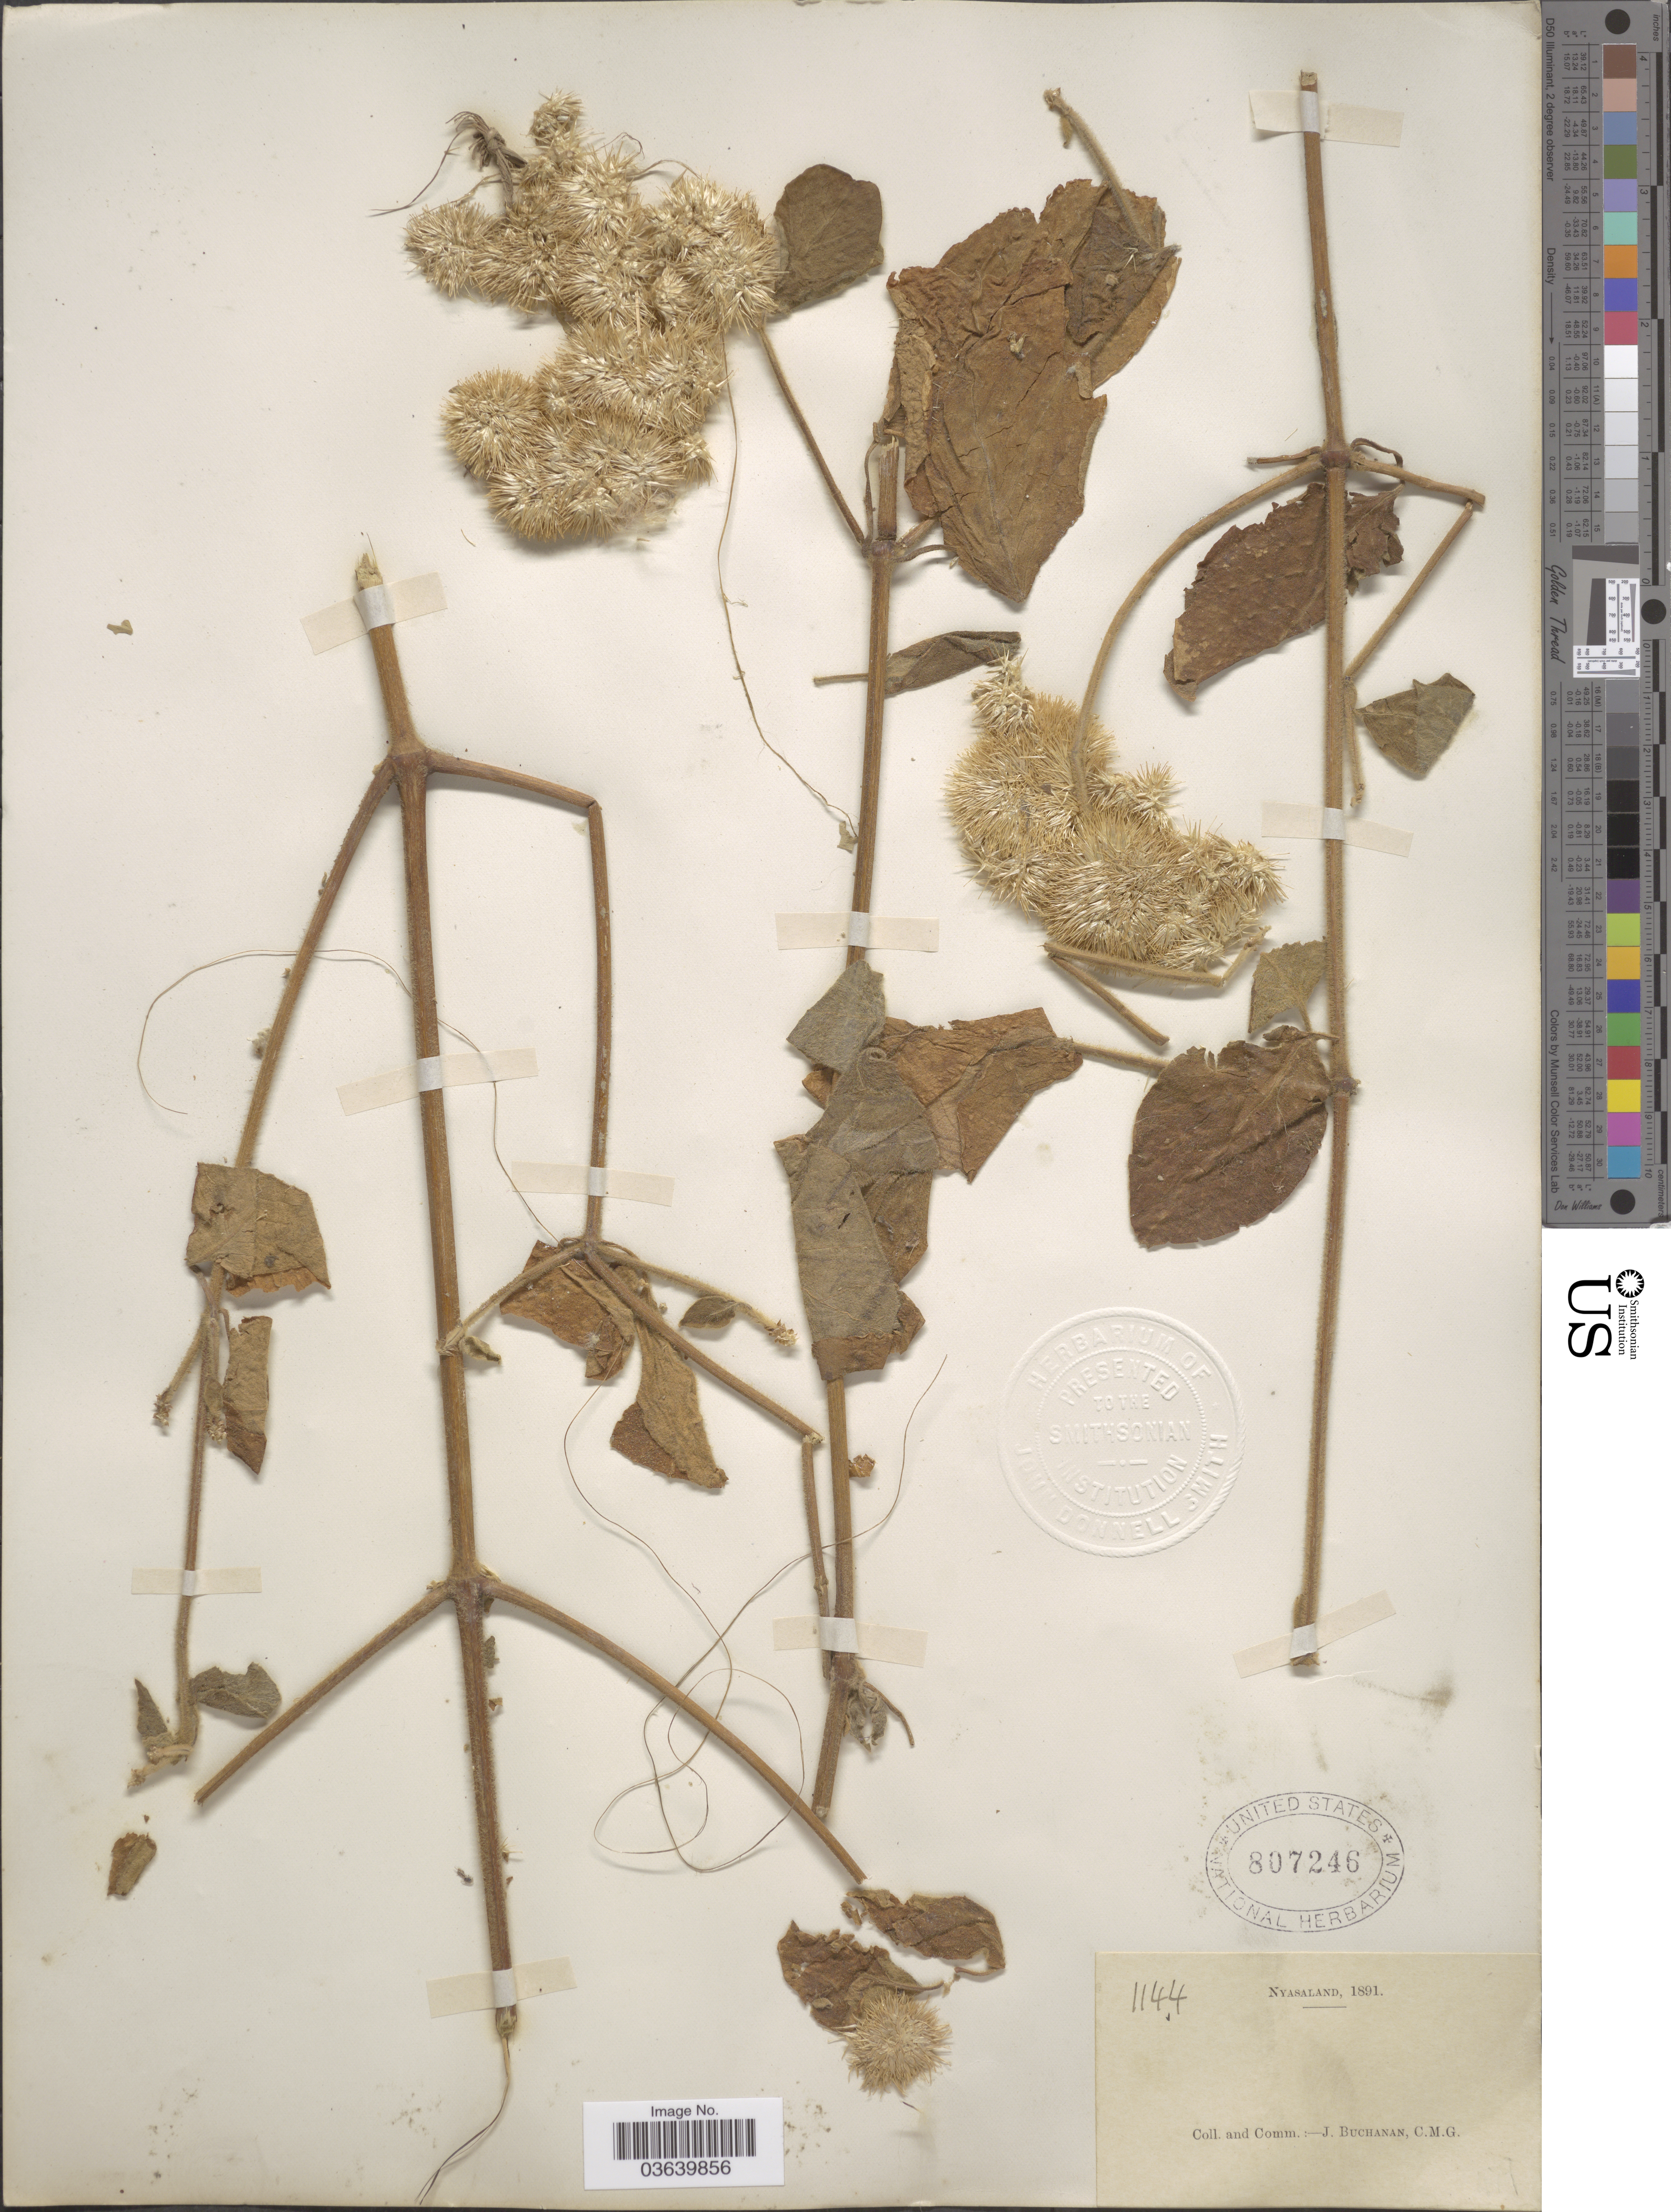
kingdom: Plantae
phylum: Tracheophyta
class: Magnoliopsida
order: Caryophyllales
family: Amaranthaceae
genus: Cyathula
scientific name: Cyathula uncinulata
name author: (Schrad.) Schinz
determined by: Strong, Mark T., (BOT), Smithsonian Institution - National Museum of Natural History (UNITED STATES)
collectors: J. Buchanan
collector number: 1144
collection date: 1891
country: Malawi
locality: Nyasaland.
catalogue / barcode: US 807246